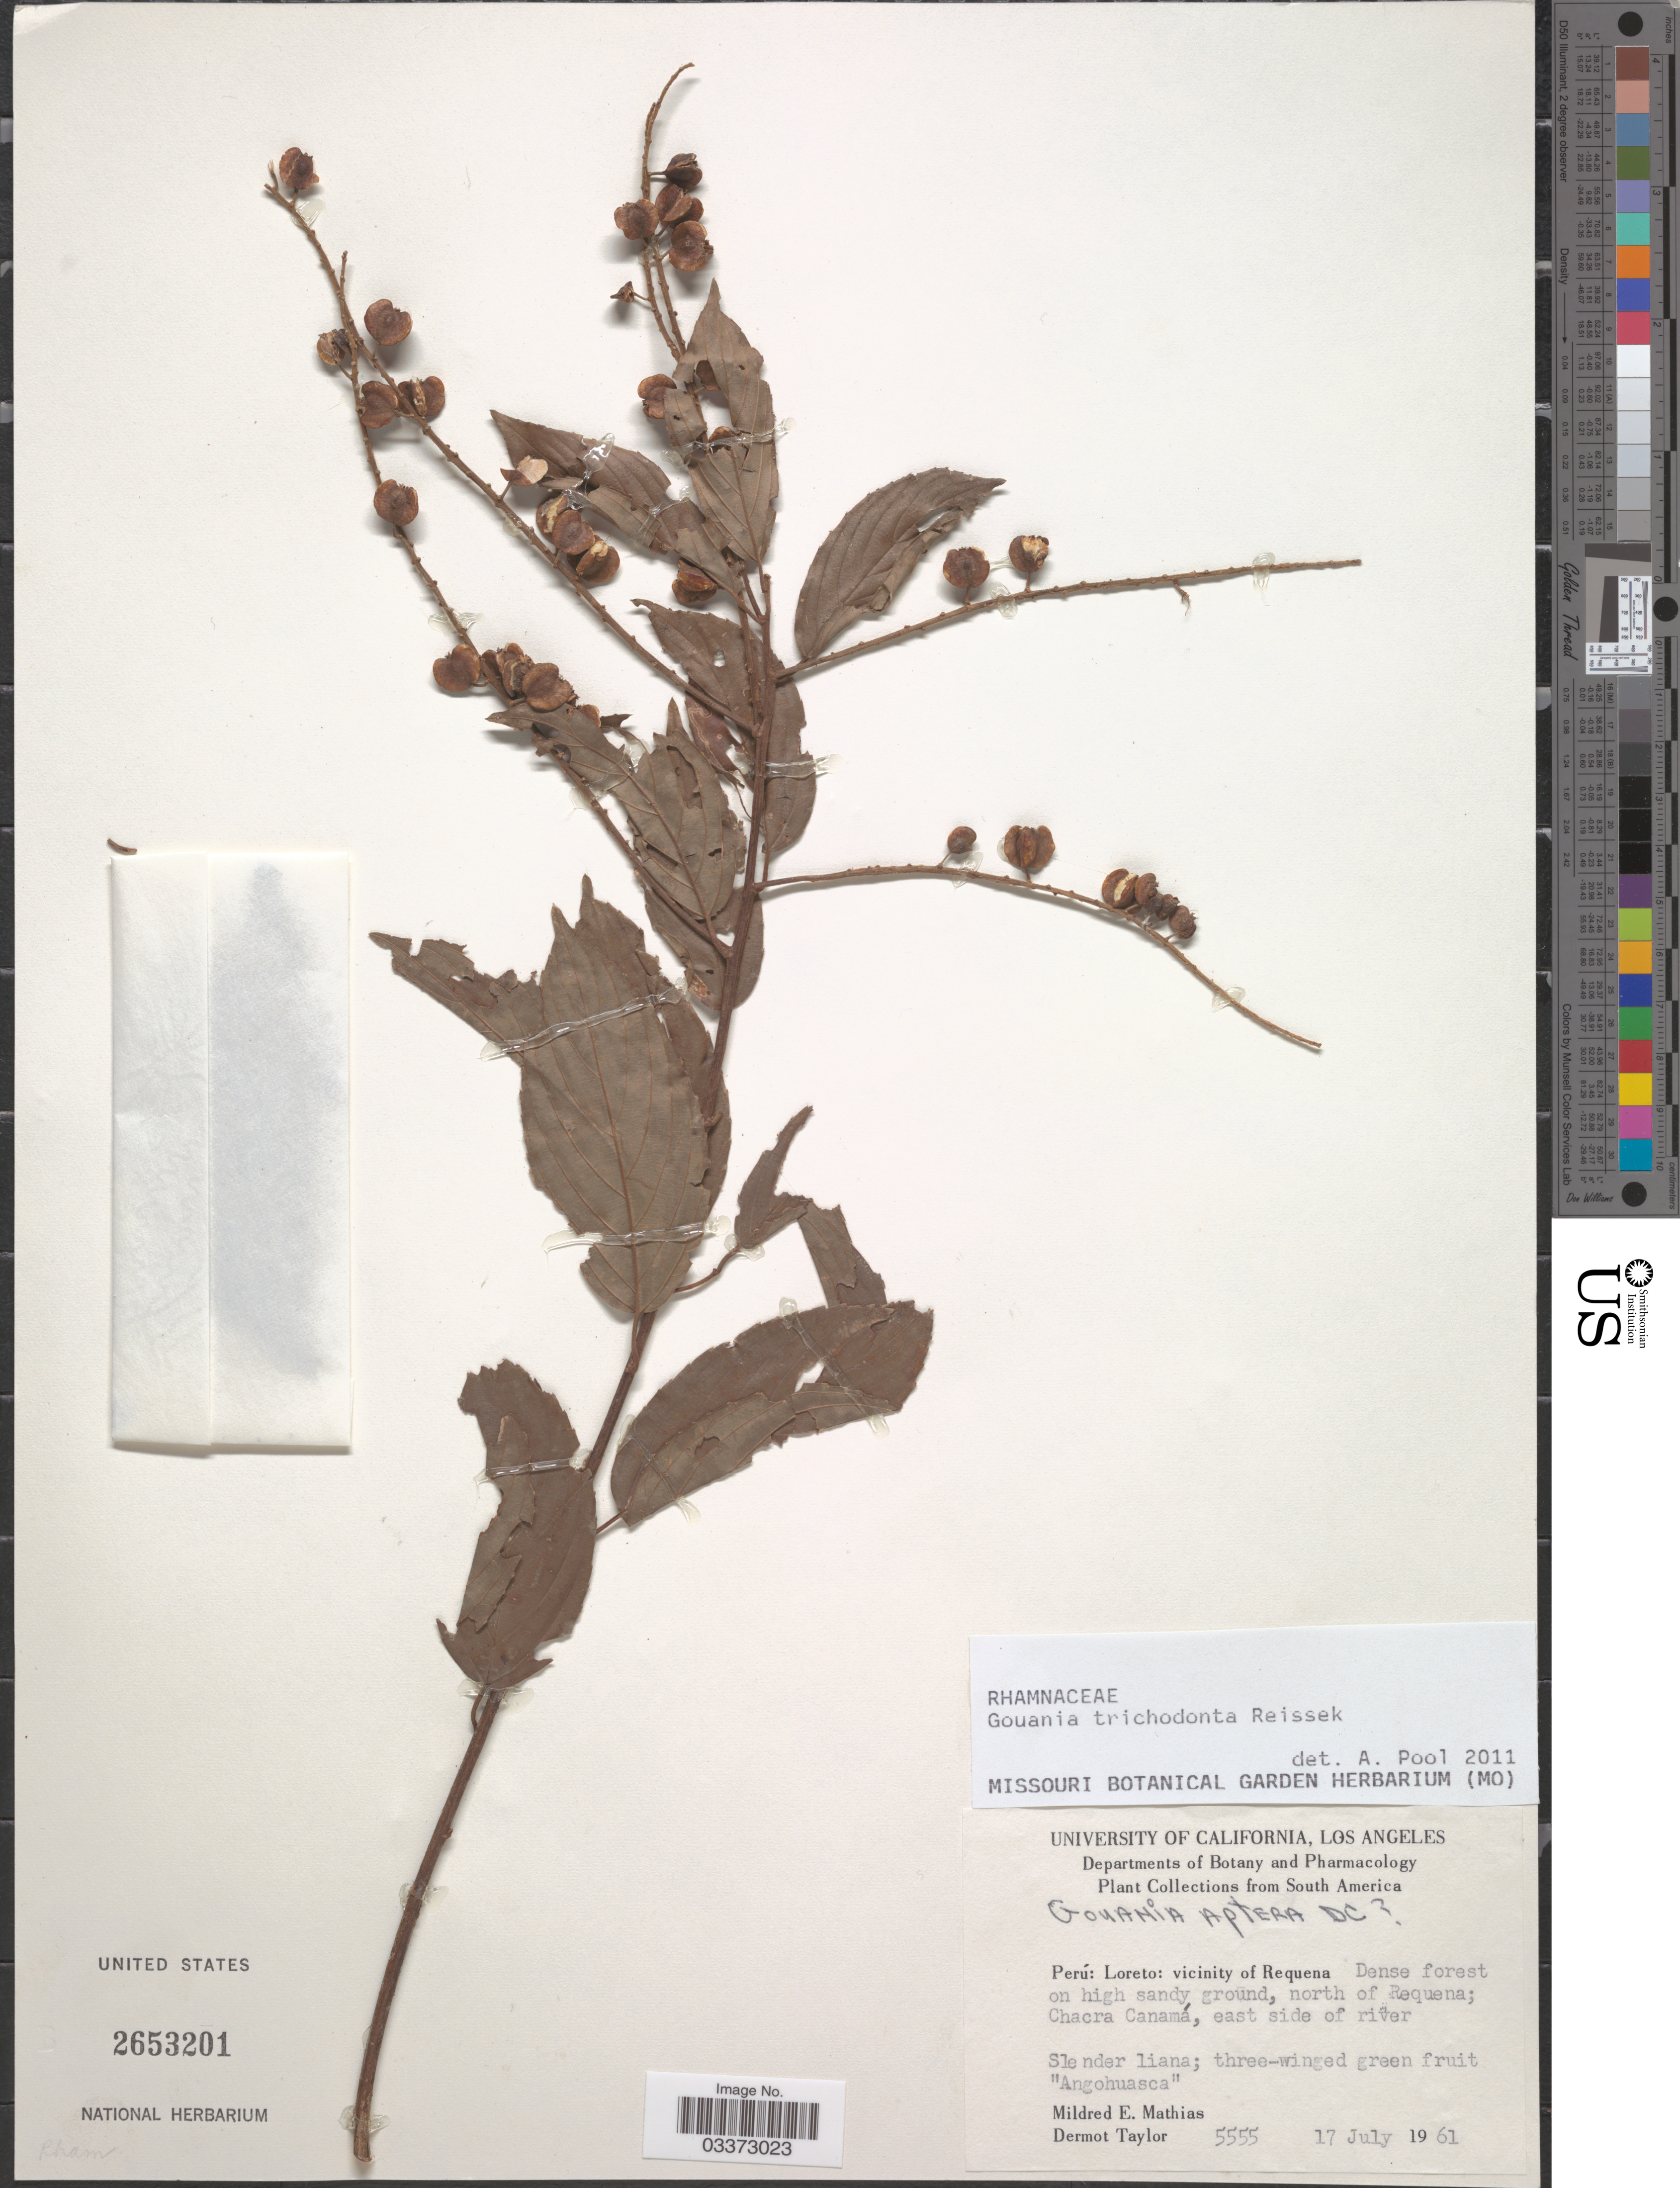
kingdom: Plantae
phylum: Tracheophyta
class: Magnoliopsida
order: Rosales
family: Rhamnaceae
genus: Gouania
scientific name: Gouania trichodonta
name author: Reissek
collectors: M. E. Mathias & D. Taylor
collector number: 5555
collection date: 1961-07-17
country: Peru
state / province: Loreto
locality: Vicinity of Requena. North of Requena; Chacra Canamá, east side of river.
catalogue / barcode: US 2653201